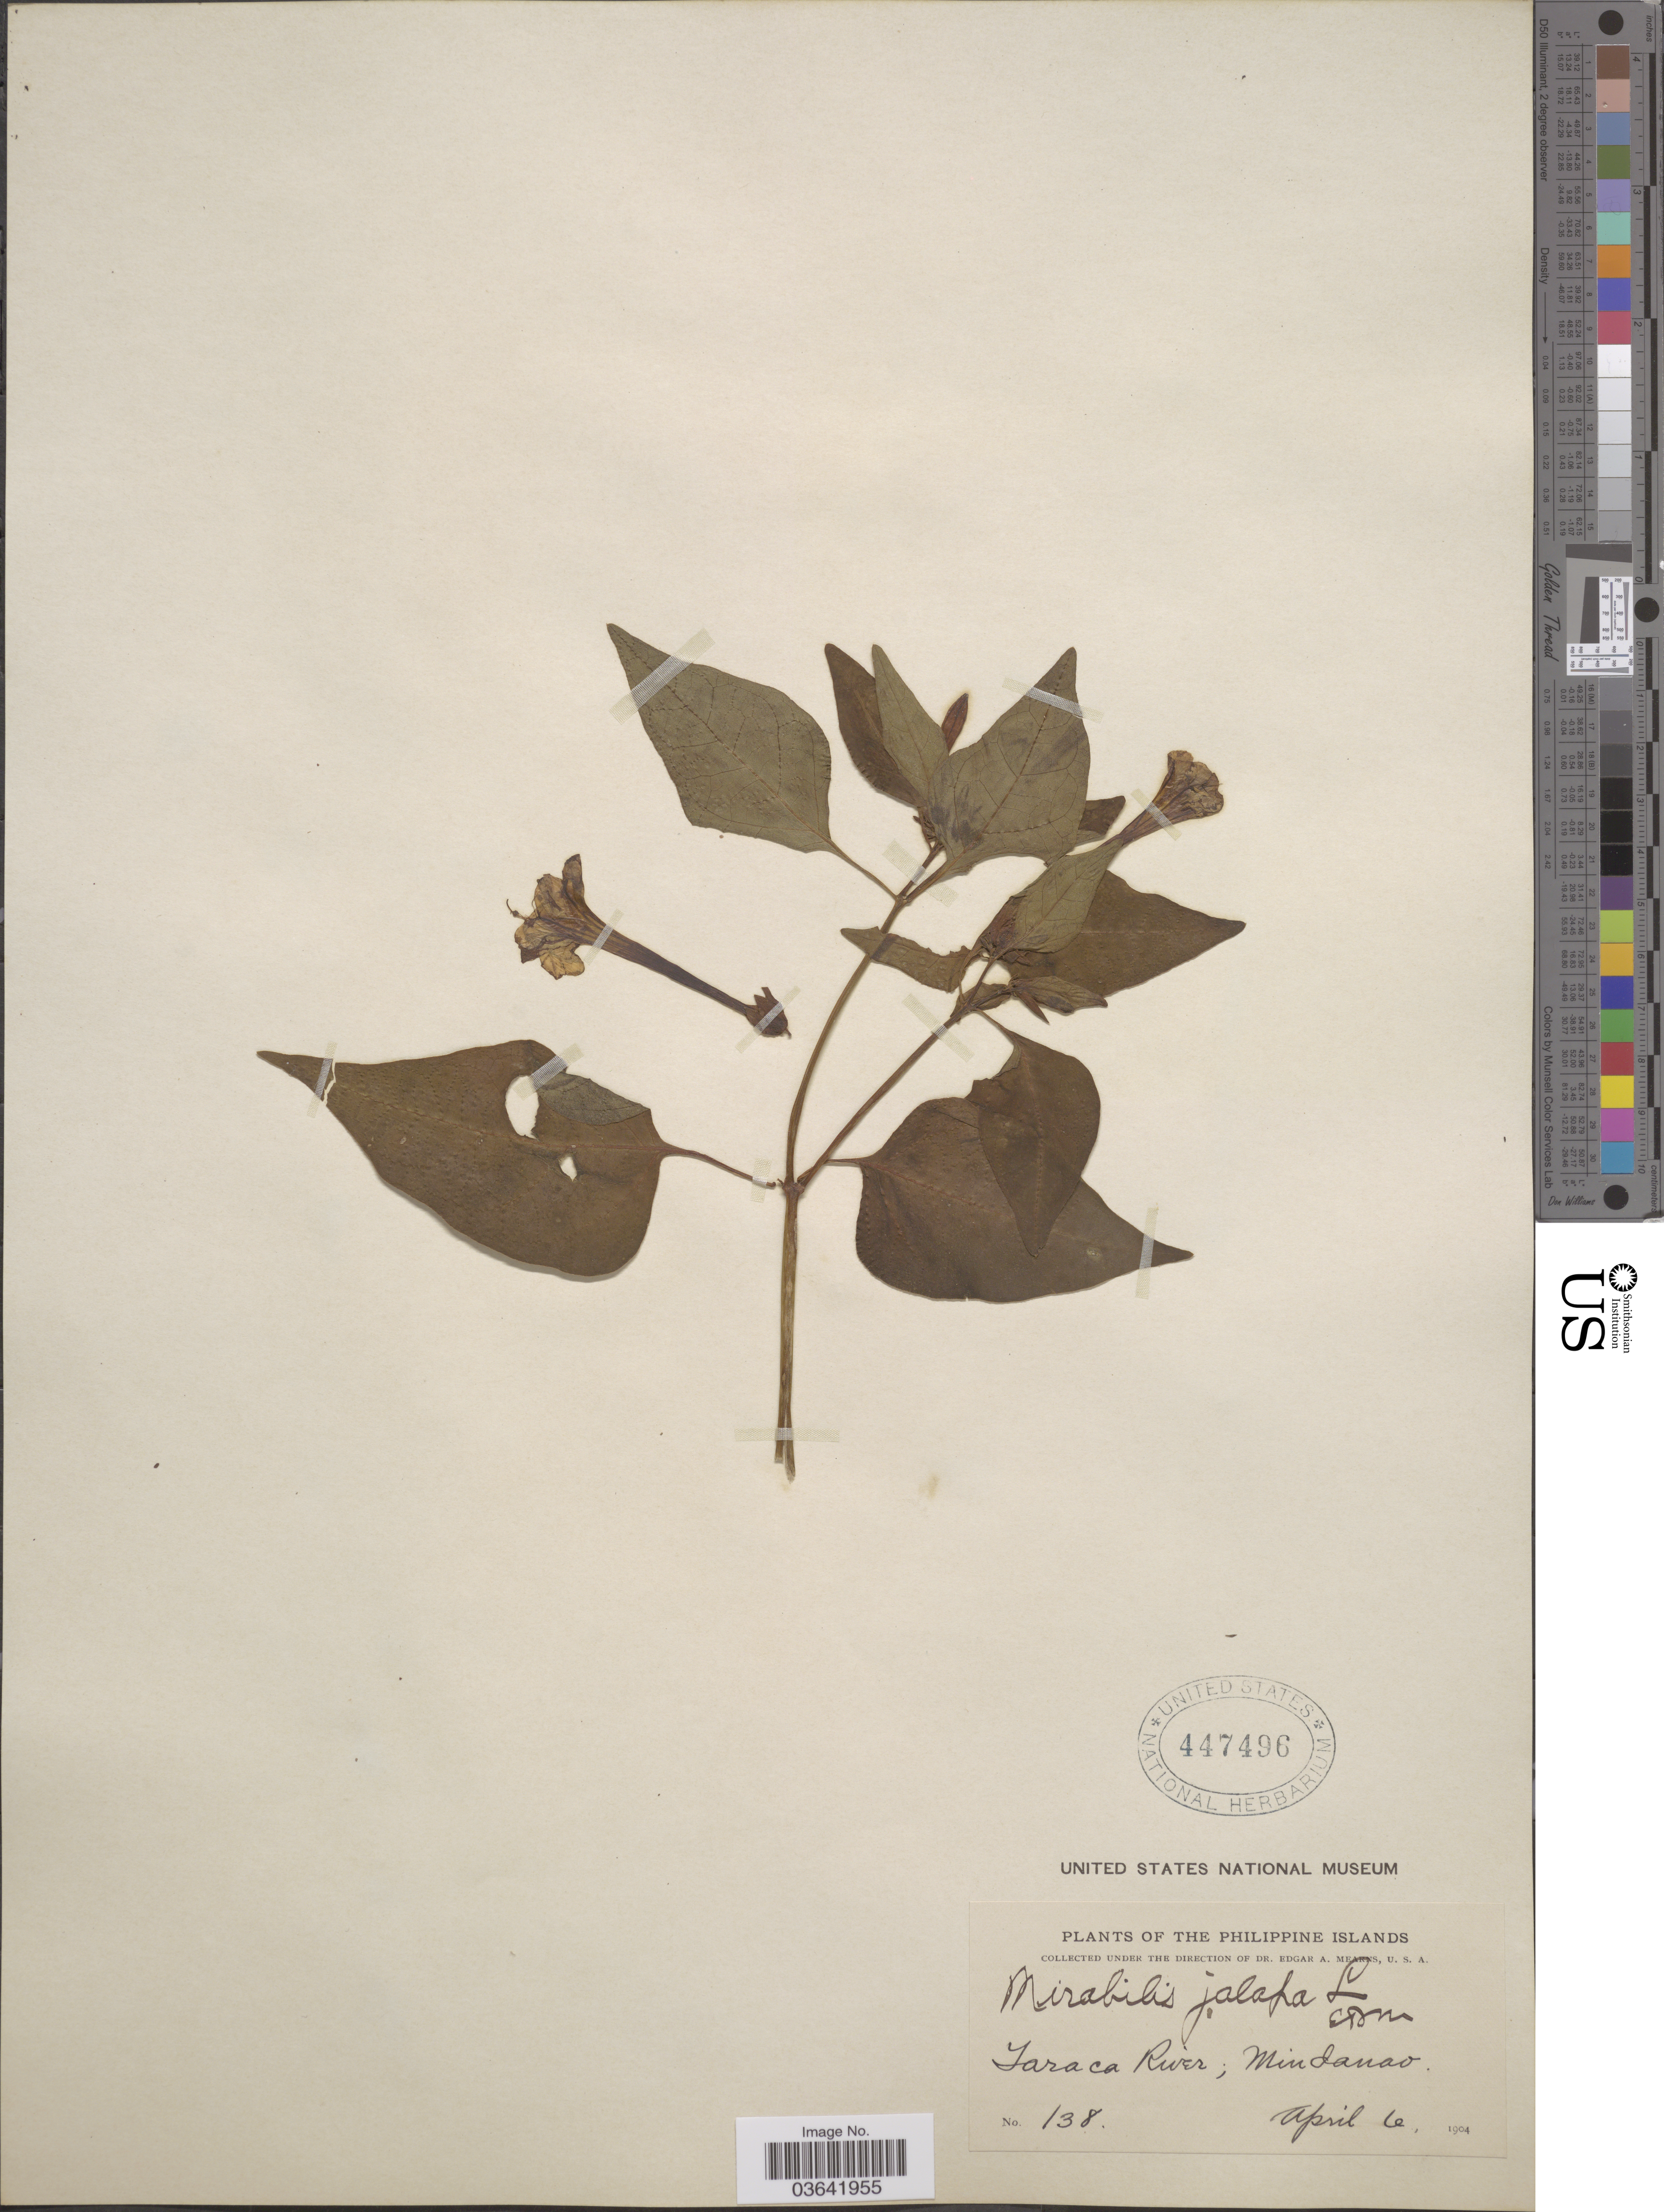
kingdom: Plantae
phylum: Tracheophyta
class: Magnoliopsida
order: Caryophyllales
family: Nyctaginaceae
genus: Mirabilis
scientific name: Mirabilis jalapa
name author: L.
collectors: E. A. Mearns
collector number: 138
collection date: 1904-04-06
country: Philippines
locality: Taraca River; Mindanao.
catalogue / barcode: US 447496